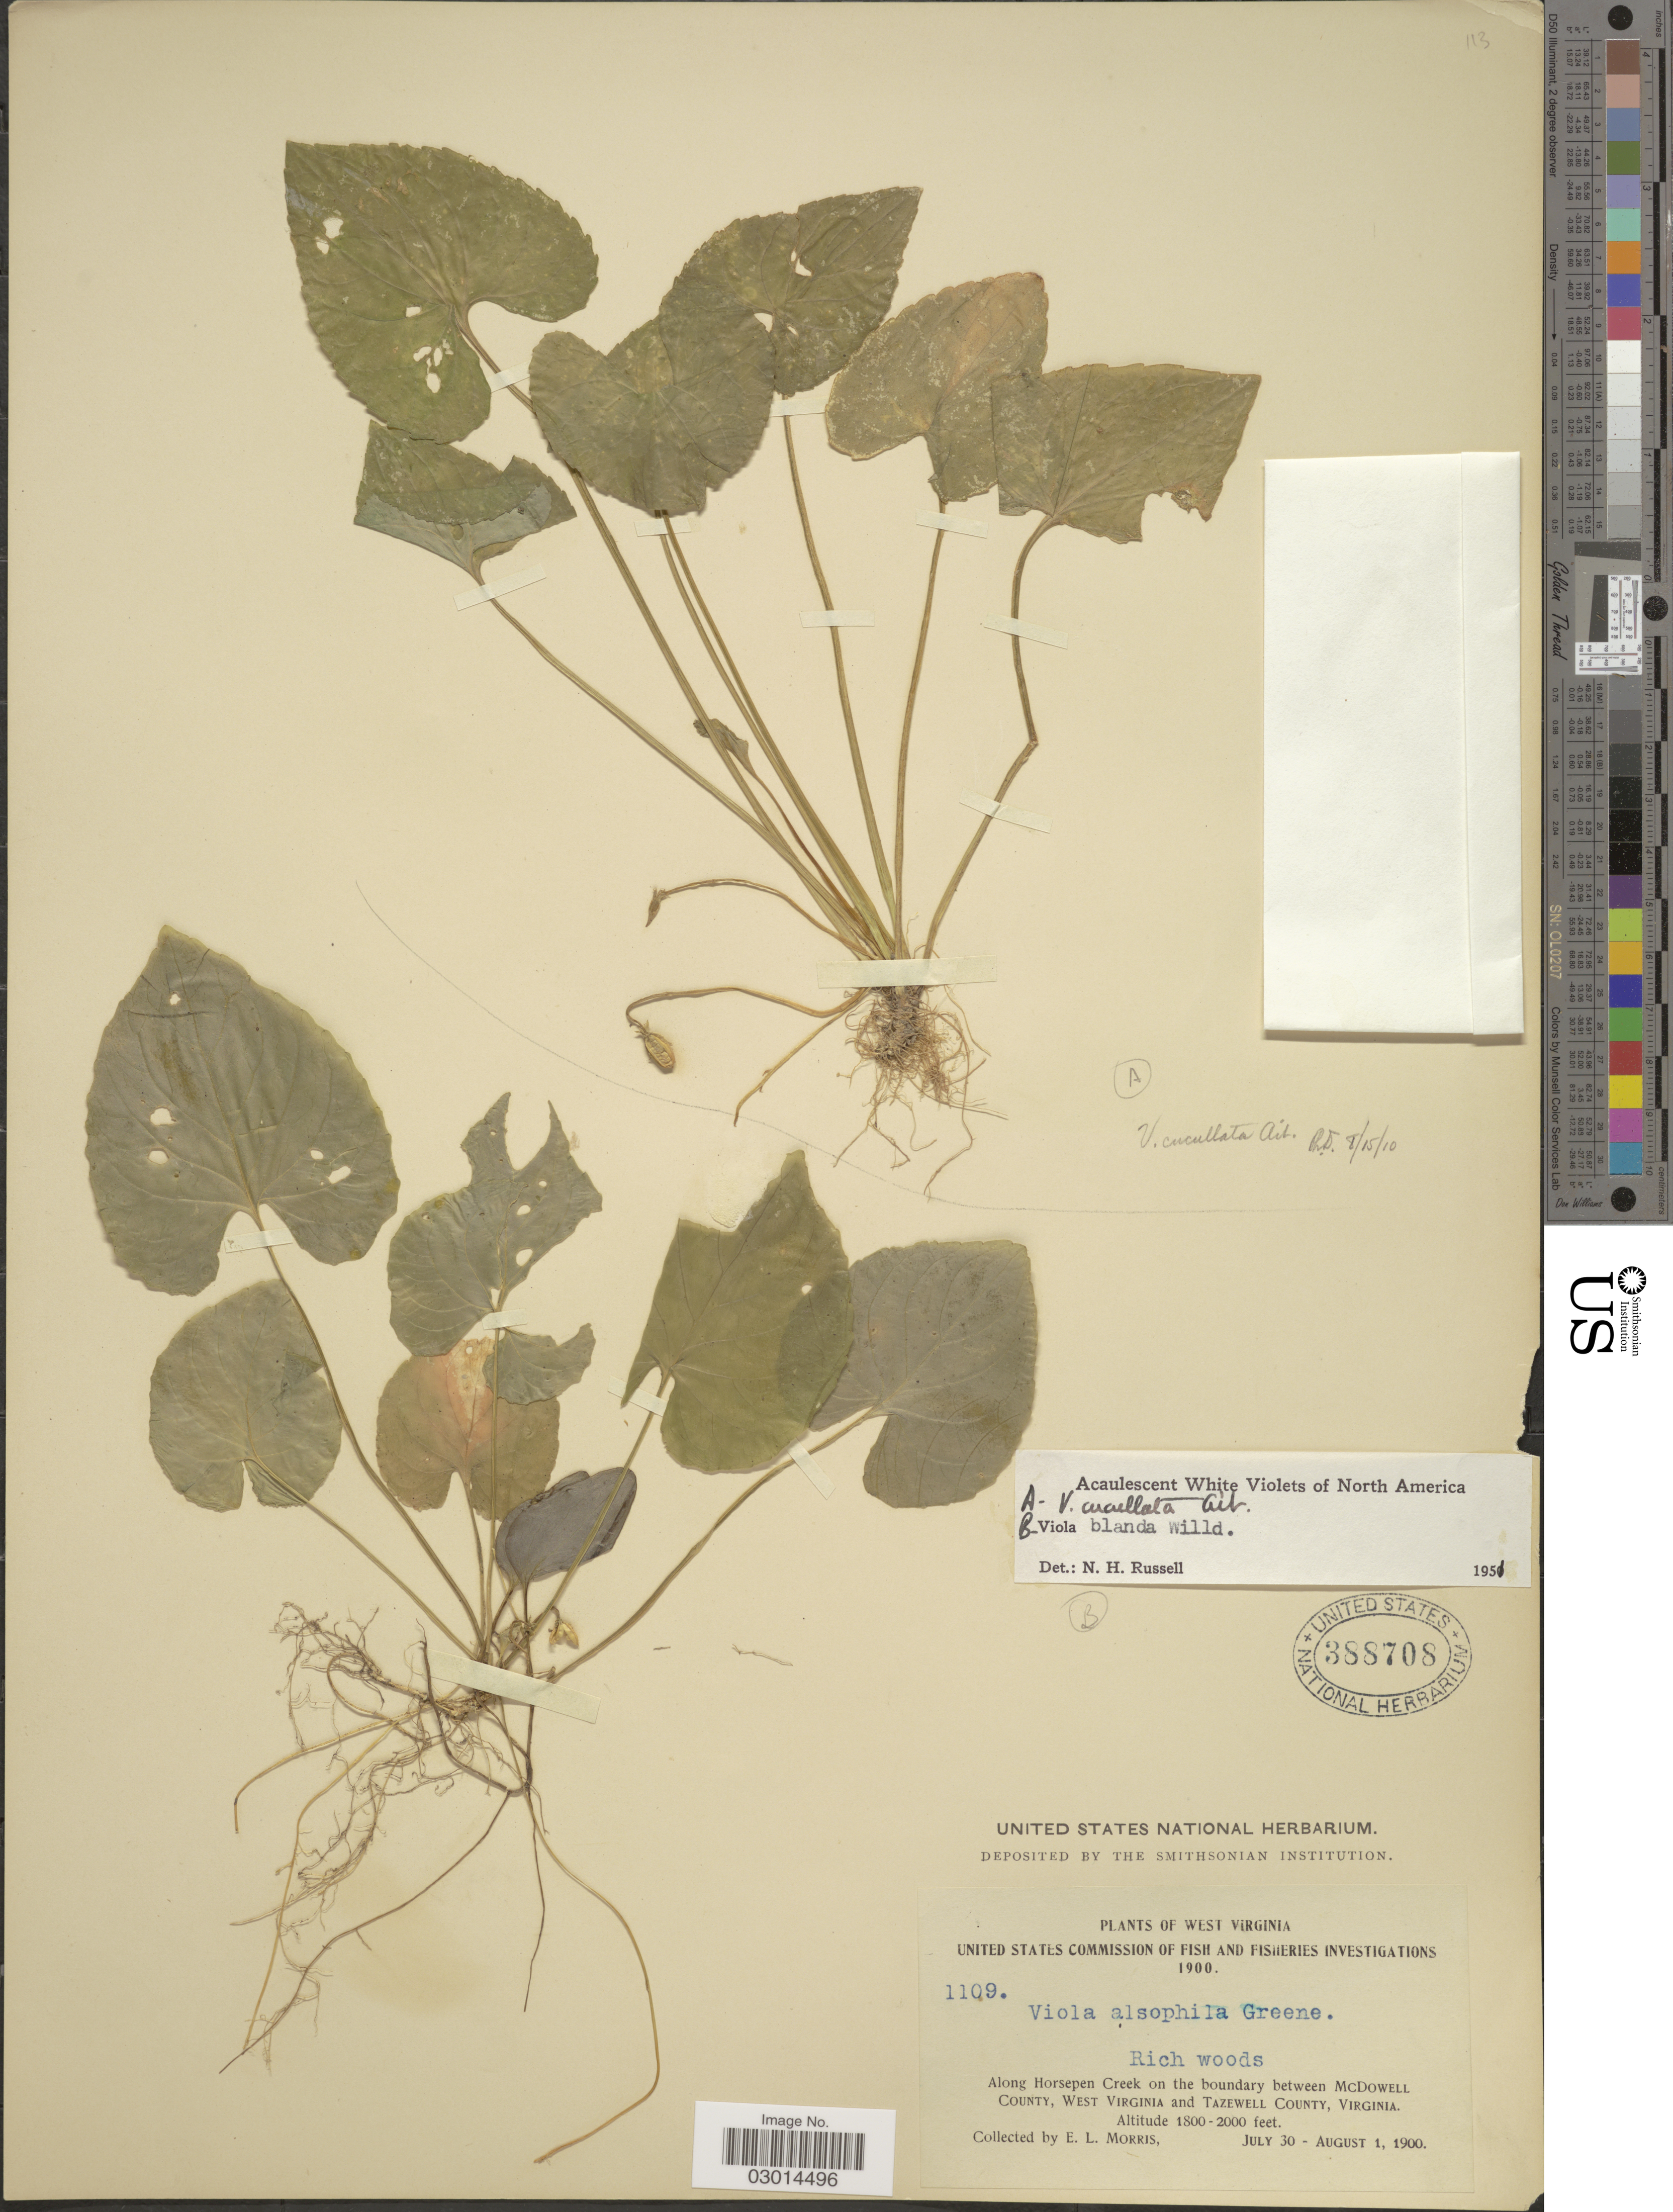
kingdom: Plantae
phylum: Tracheophyta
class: Magnoliopsida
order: Malpighiales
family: Violaceae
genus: Viola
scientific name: Viola cucullata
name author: Aiton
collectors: E. Morris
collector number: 1109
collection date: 1900-07-30/1900-08-01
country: United States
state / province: Virginia / West Virginia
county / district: Tazewell / McDowell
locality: Along Horsepen Creek on the boundary between McDowell County, West Virginia and Tazewell County, Virginia.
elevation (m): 549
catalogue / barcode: US 388708